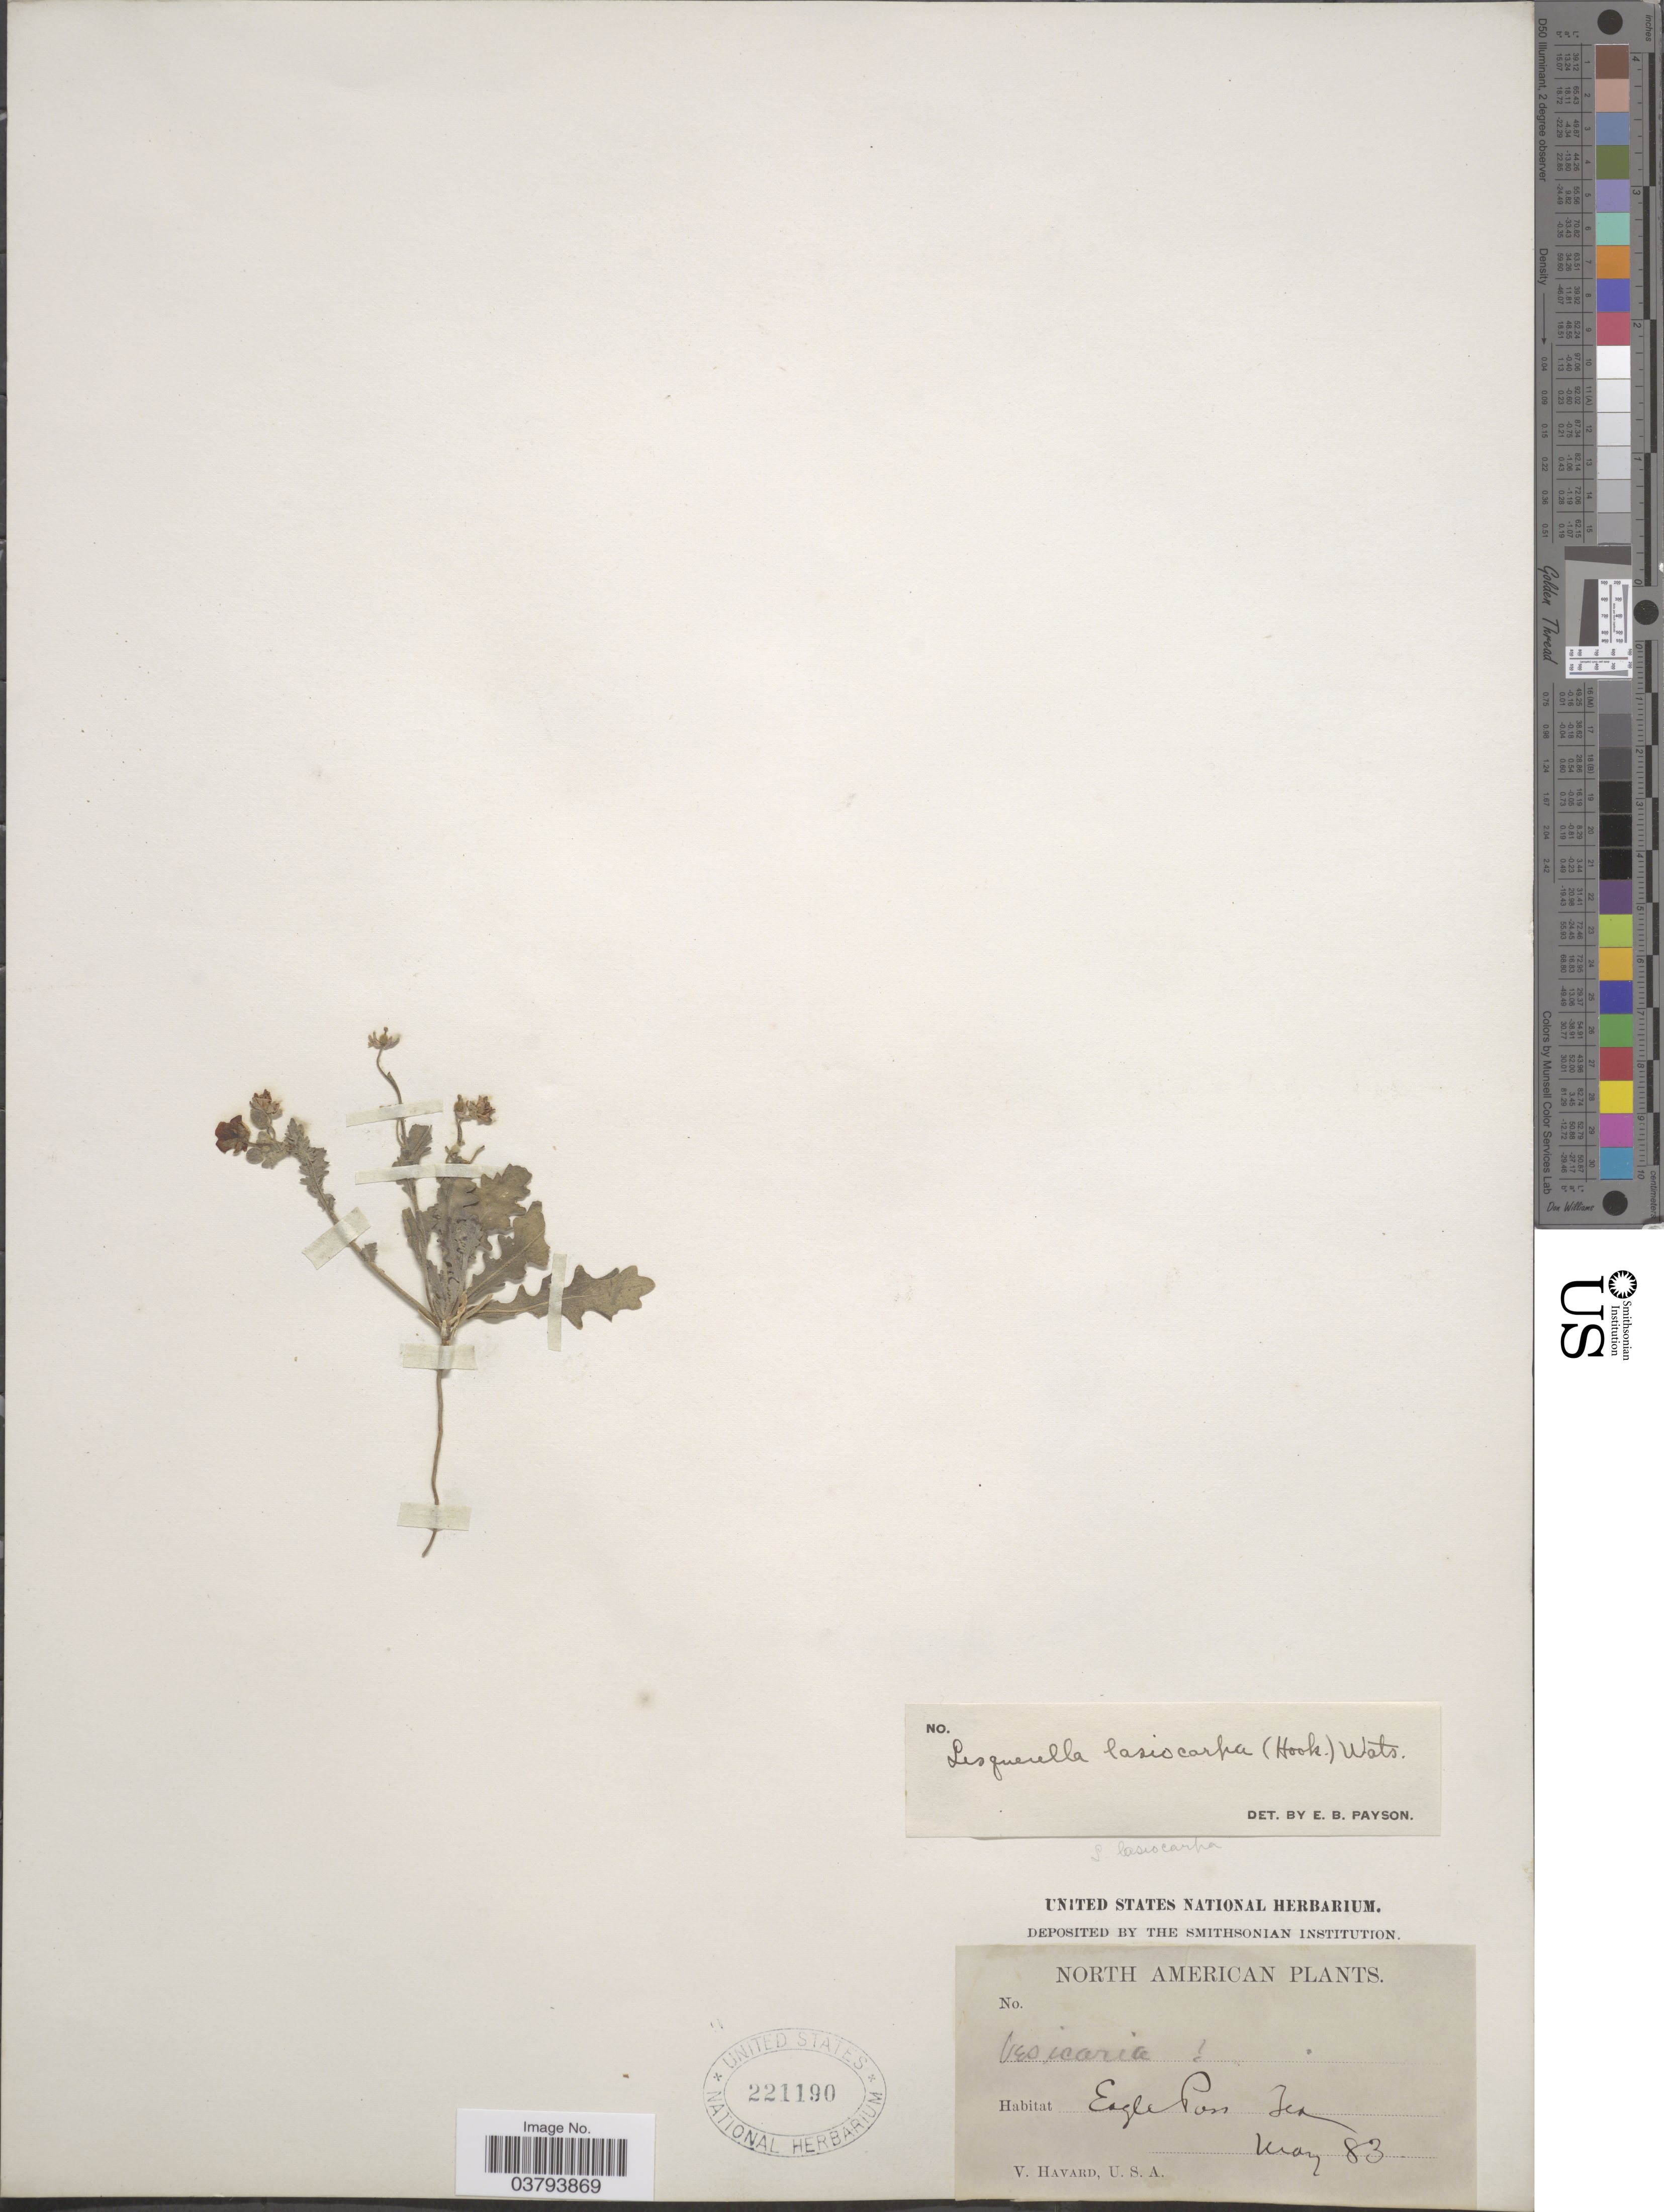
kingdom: Plantae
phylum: Tracheophyta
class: Magnoliopsida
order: Brassicales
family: Brassicaceae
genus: Lesquerella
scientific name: Lesquerella lasiocarpa subsp. lasiocarpa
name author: S. Watson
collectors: V. Havard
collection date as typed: Transcribed d/m/y: /5/83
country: United States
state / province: Texas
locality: Eagle Pass.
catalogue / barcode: US 221190